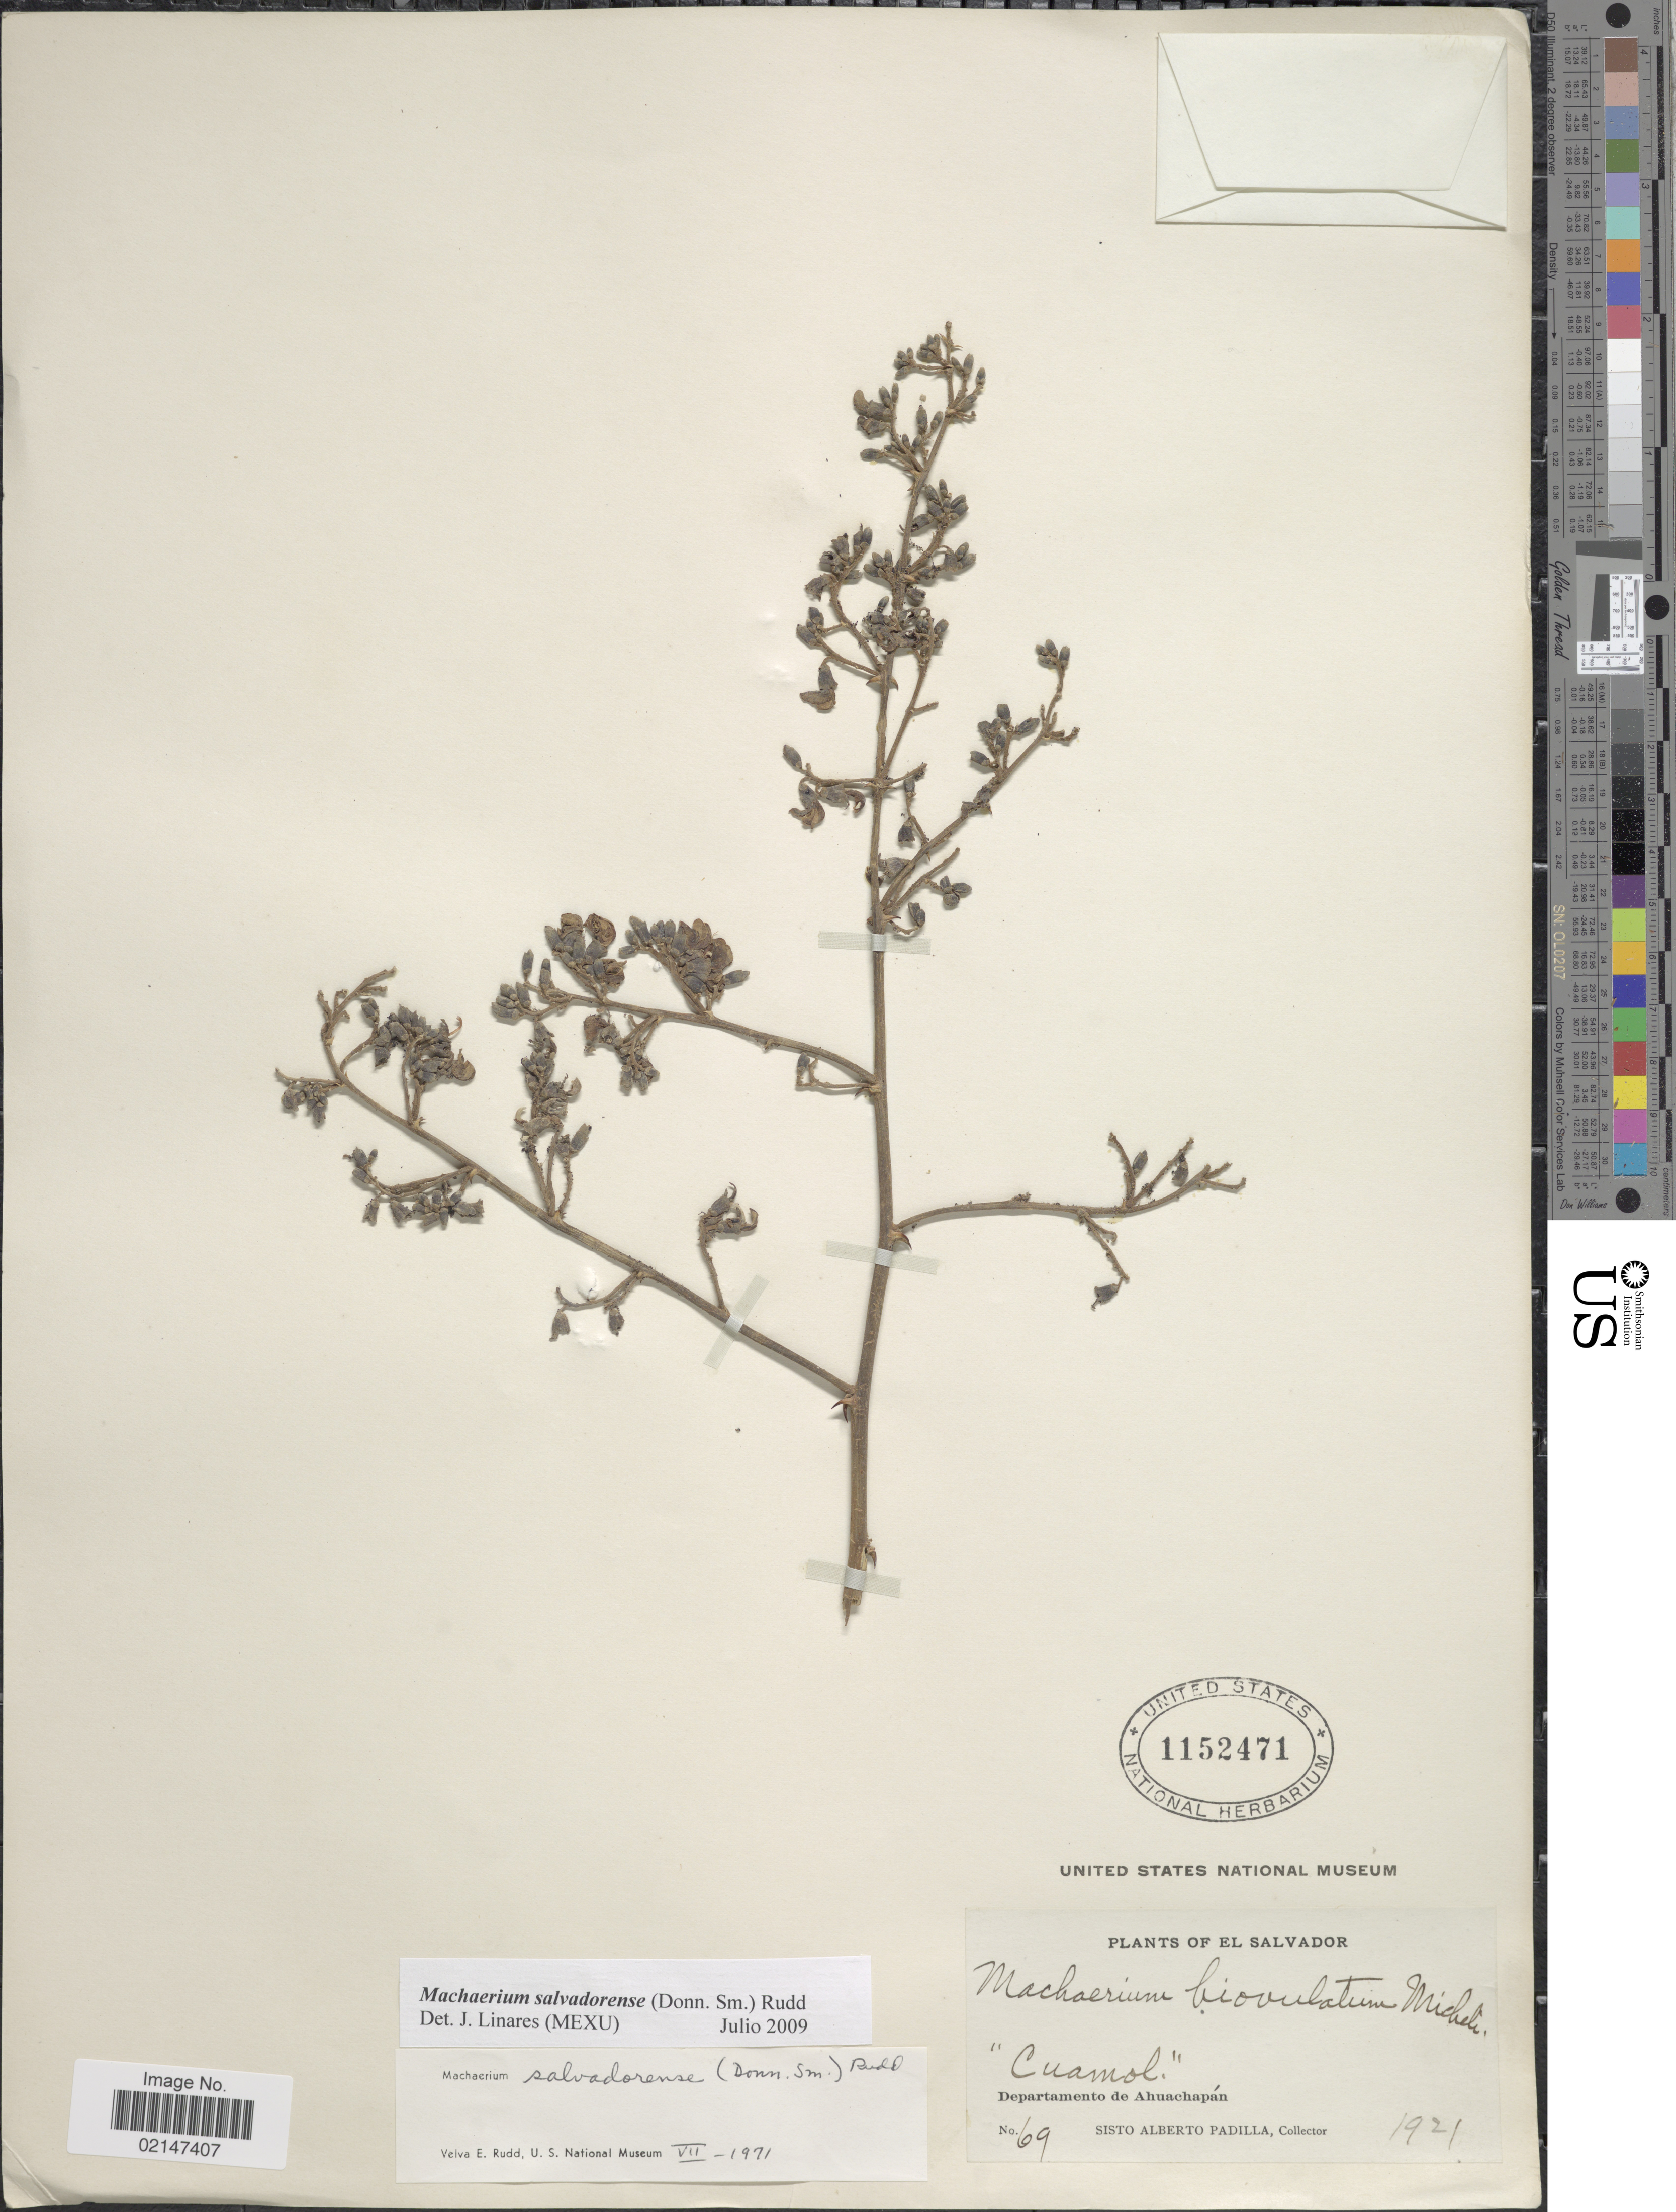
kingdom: Plantae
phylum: Tracheophyta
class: Magnoliopsida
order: Fabales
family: Fabaceae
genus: Machaerium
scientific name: Machaerium salvadorense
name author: (Donn. Sm.) Rudd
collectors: S. A. Padilla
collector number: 69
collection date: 1921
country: El Salvador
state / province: Ahuachapan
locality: El Salvador, "Cuamol", Departamento de Ahuachapan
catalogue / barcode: US 1152471